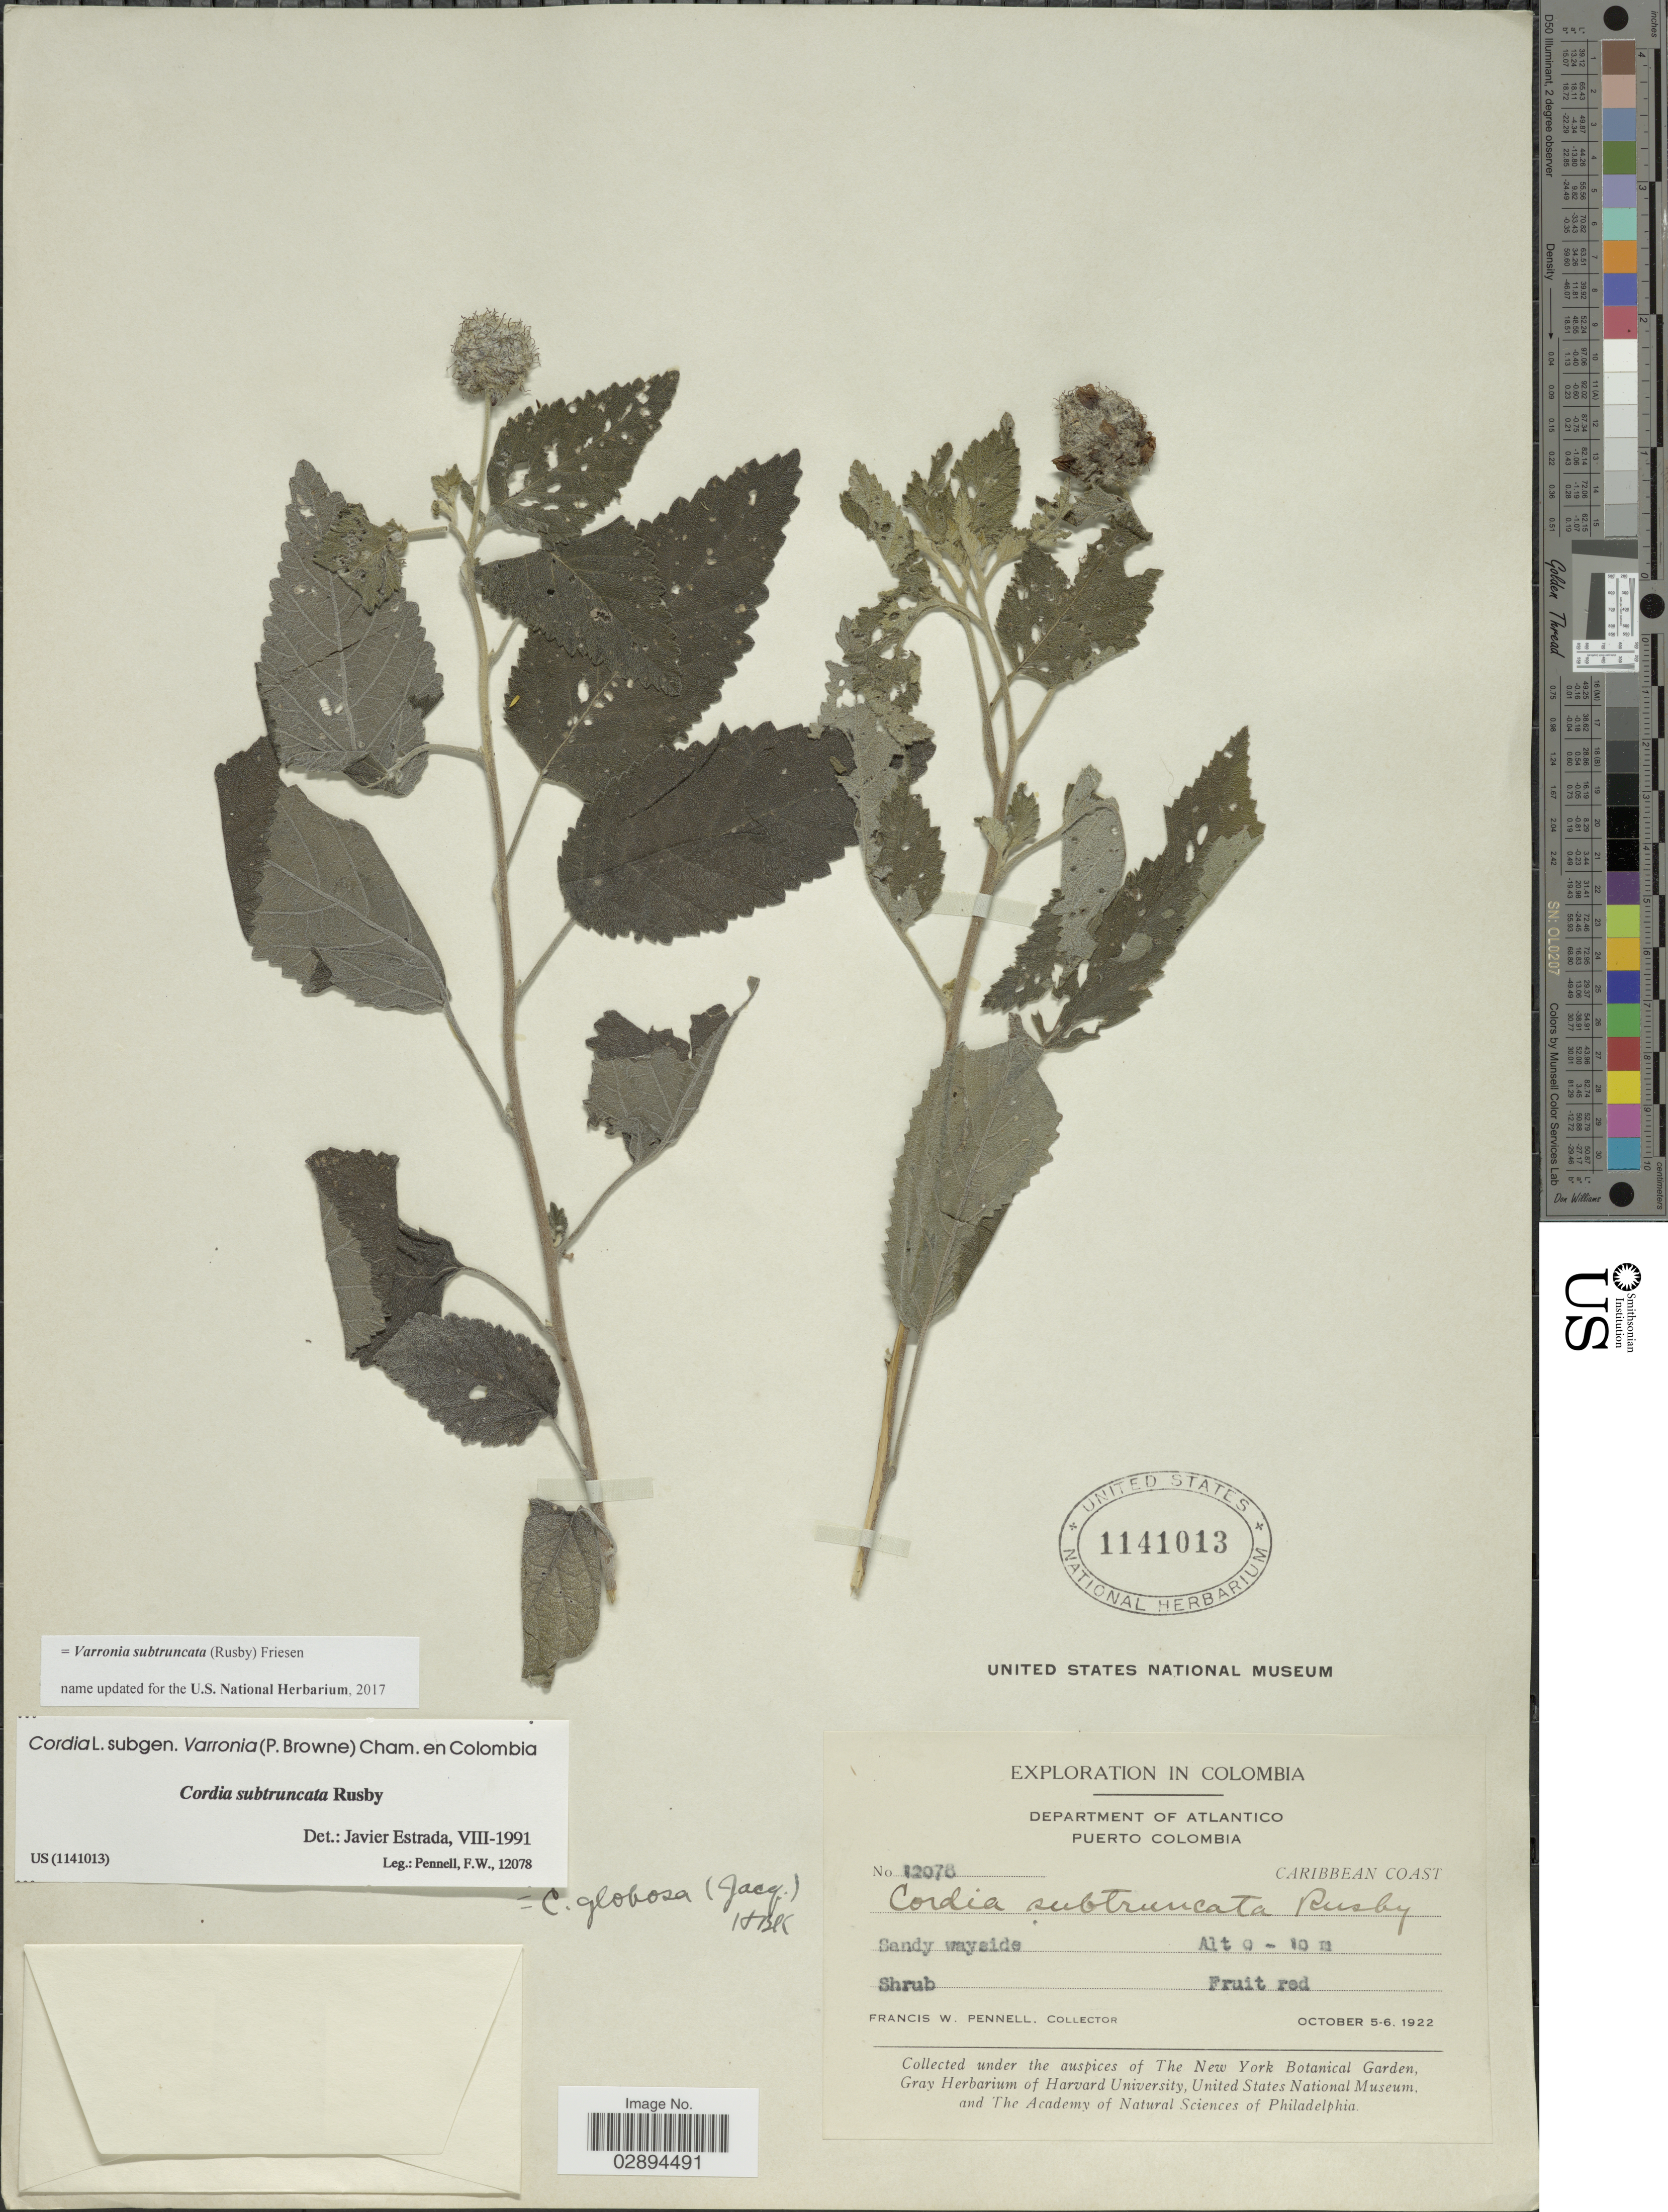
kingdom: Plantae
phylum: Tracheophyta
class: Magnoliopsida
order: Boraginales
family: Cordiaceae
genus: Varronia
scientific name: Varronia subtruncata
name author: (Rusby) Friesen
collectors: F. W. Pennell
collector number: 12078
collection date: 1922-10-05/1922-10-06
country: Colombia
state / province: Atlántico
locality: Department of Atlantico. Puerto Colombia. Caribbean Coast.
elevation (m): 0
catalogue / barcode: US 1141013